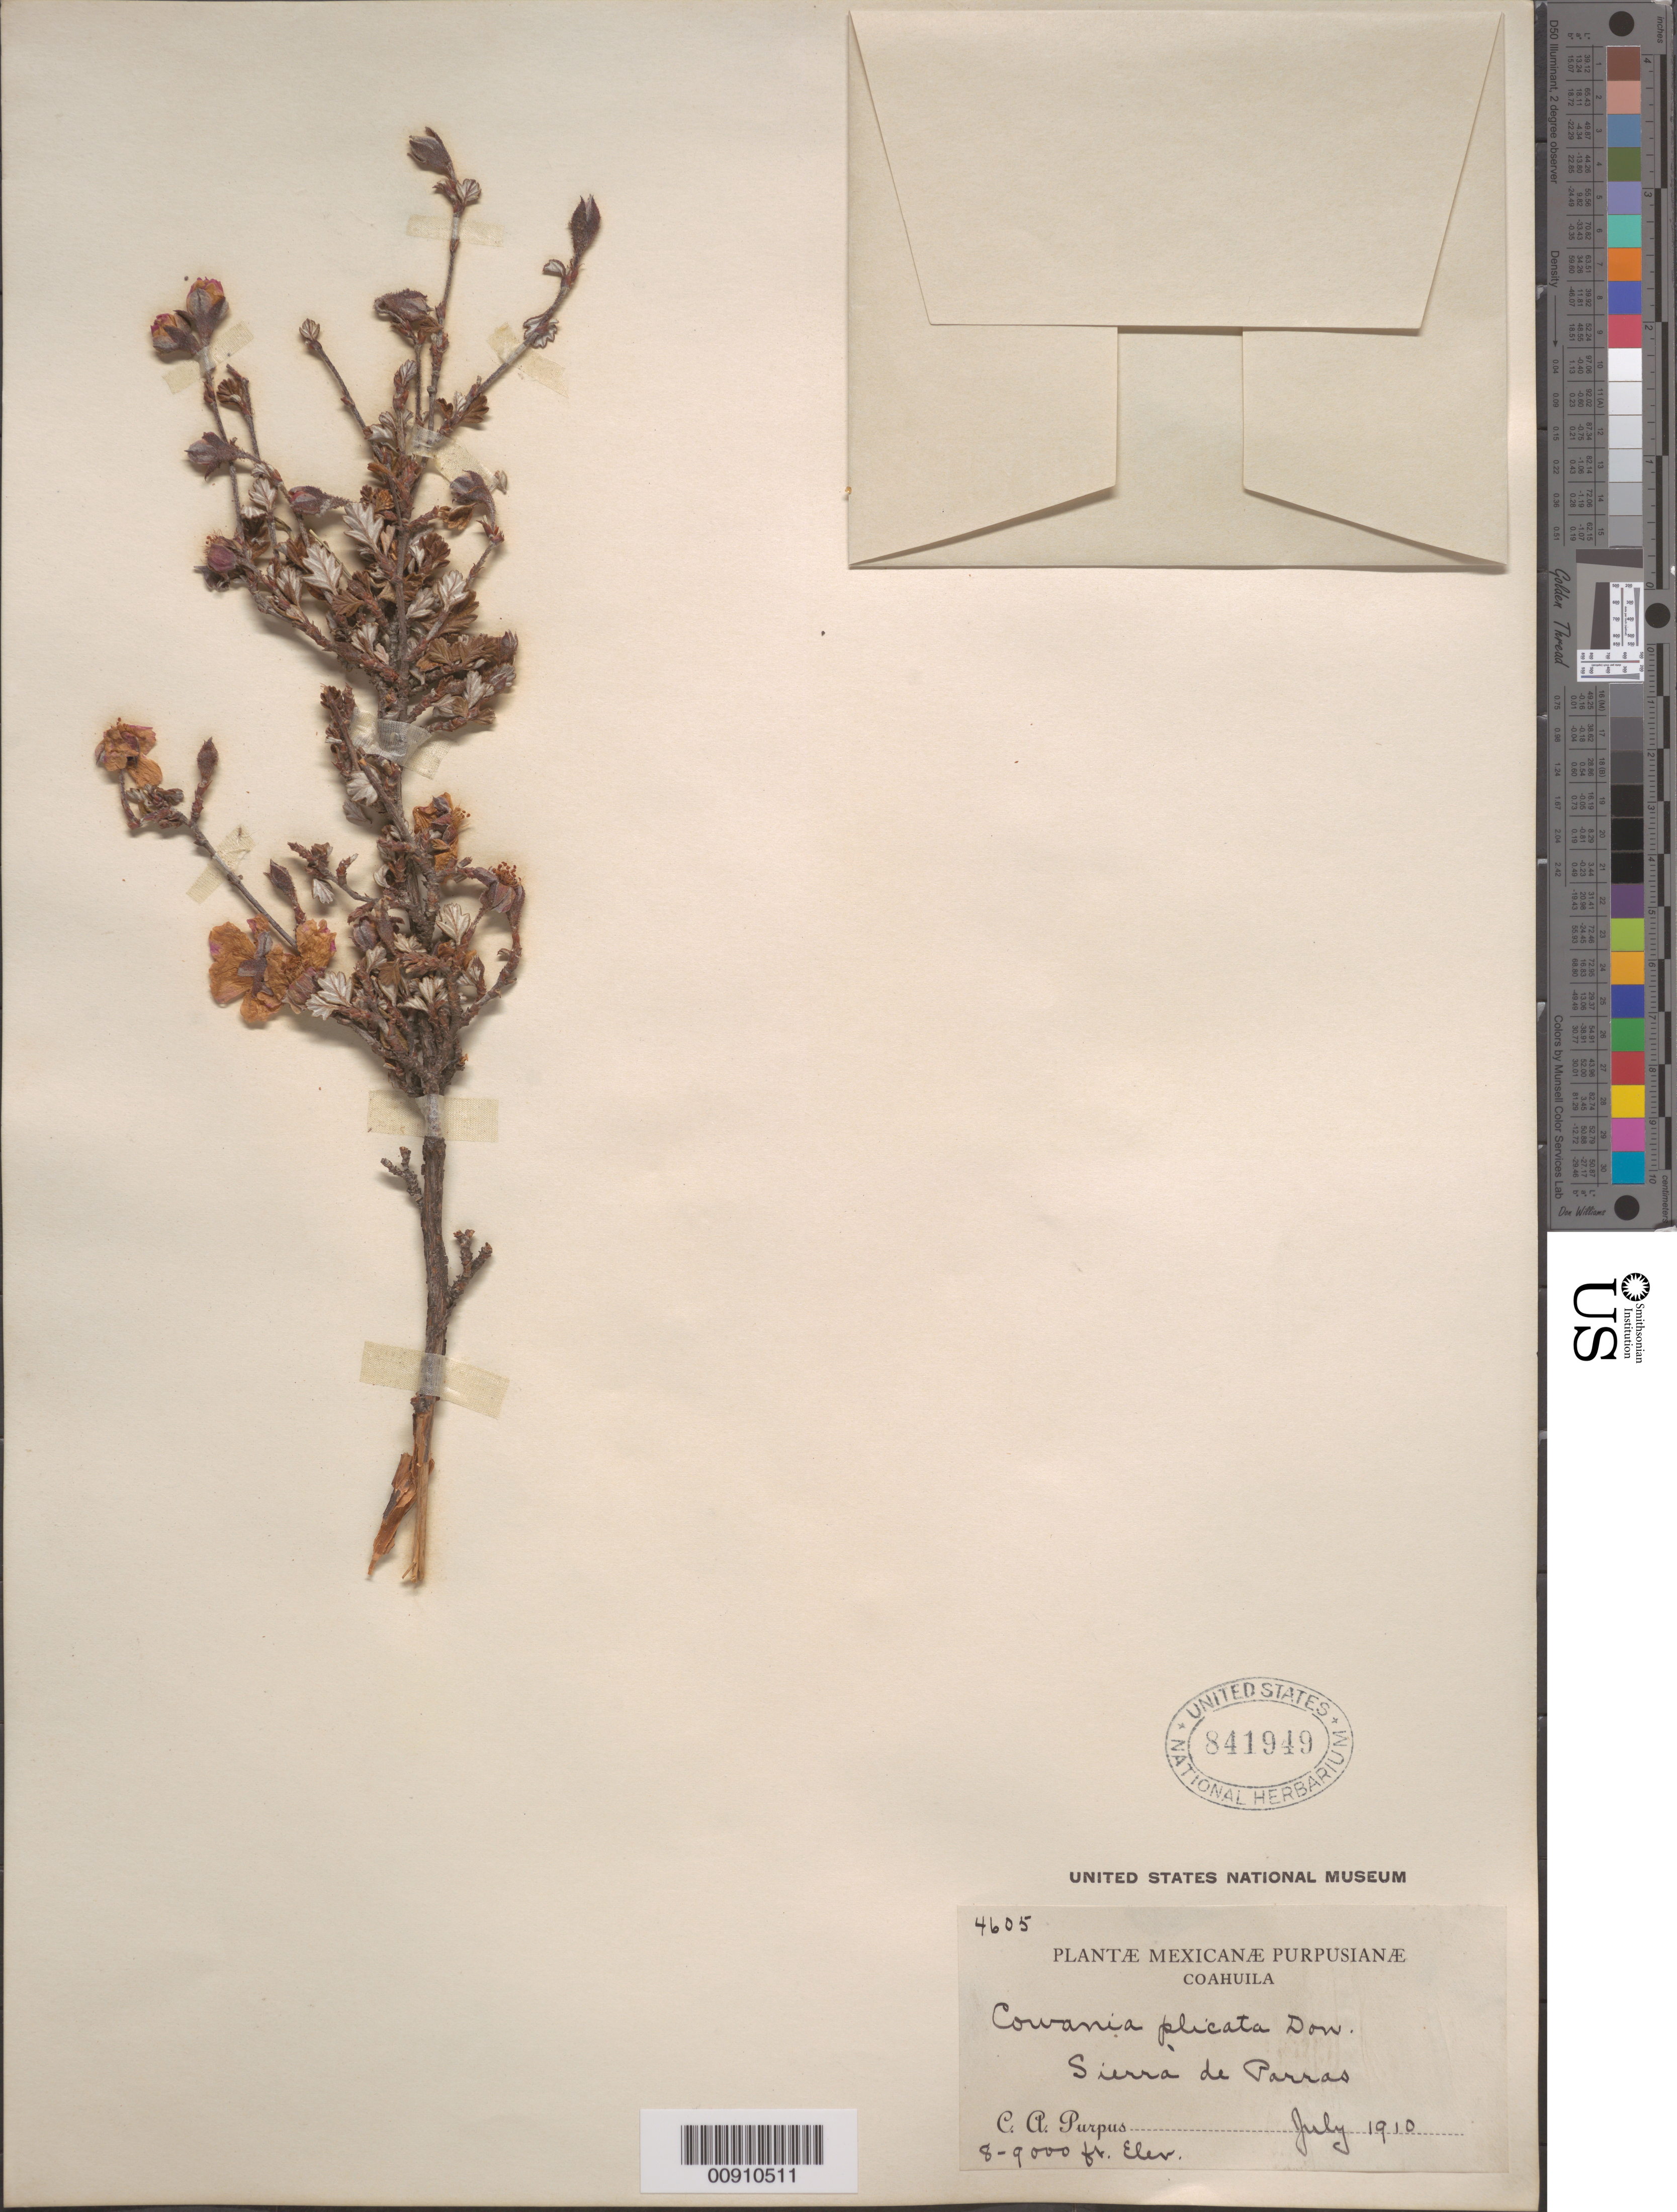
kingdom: Plantae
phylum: Tracheophyta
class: Magnoliopsida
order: Rosales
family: Rosaceae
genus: Purshia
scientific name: Purshia plicata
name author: (D. Don) Henrickson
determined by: Strong, Mark T., (BOT), Smithsonian Institution - National Museum of Natural History (UNITED STATES)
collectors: C. A. Purpus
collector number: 4605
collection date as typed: Jul 1910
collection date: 1910-07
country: Mexico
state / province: Coahuila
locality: Sierra de Parras, Coahuila.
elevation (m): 2438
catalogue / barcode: US 841949